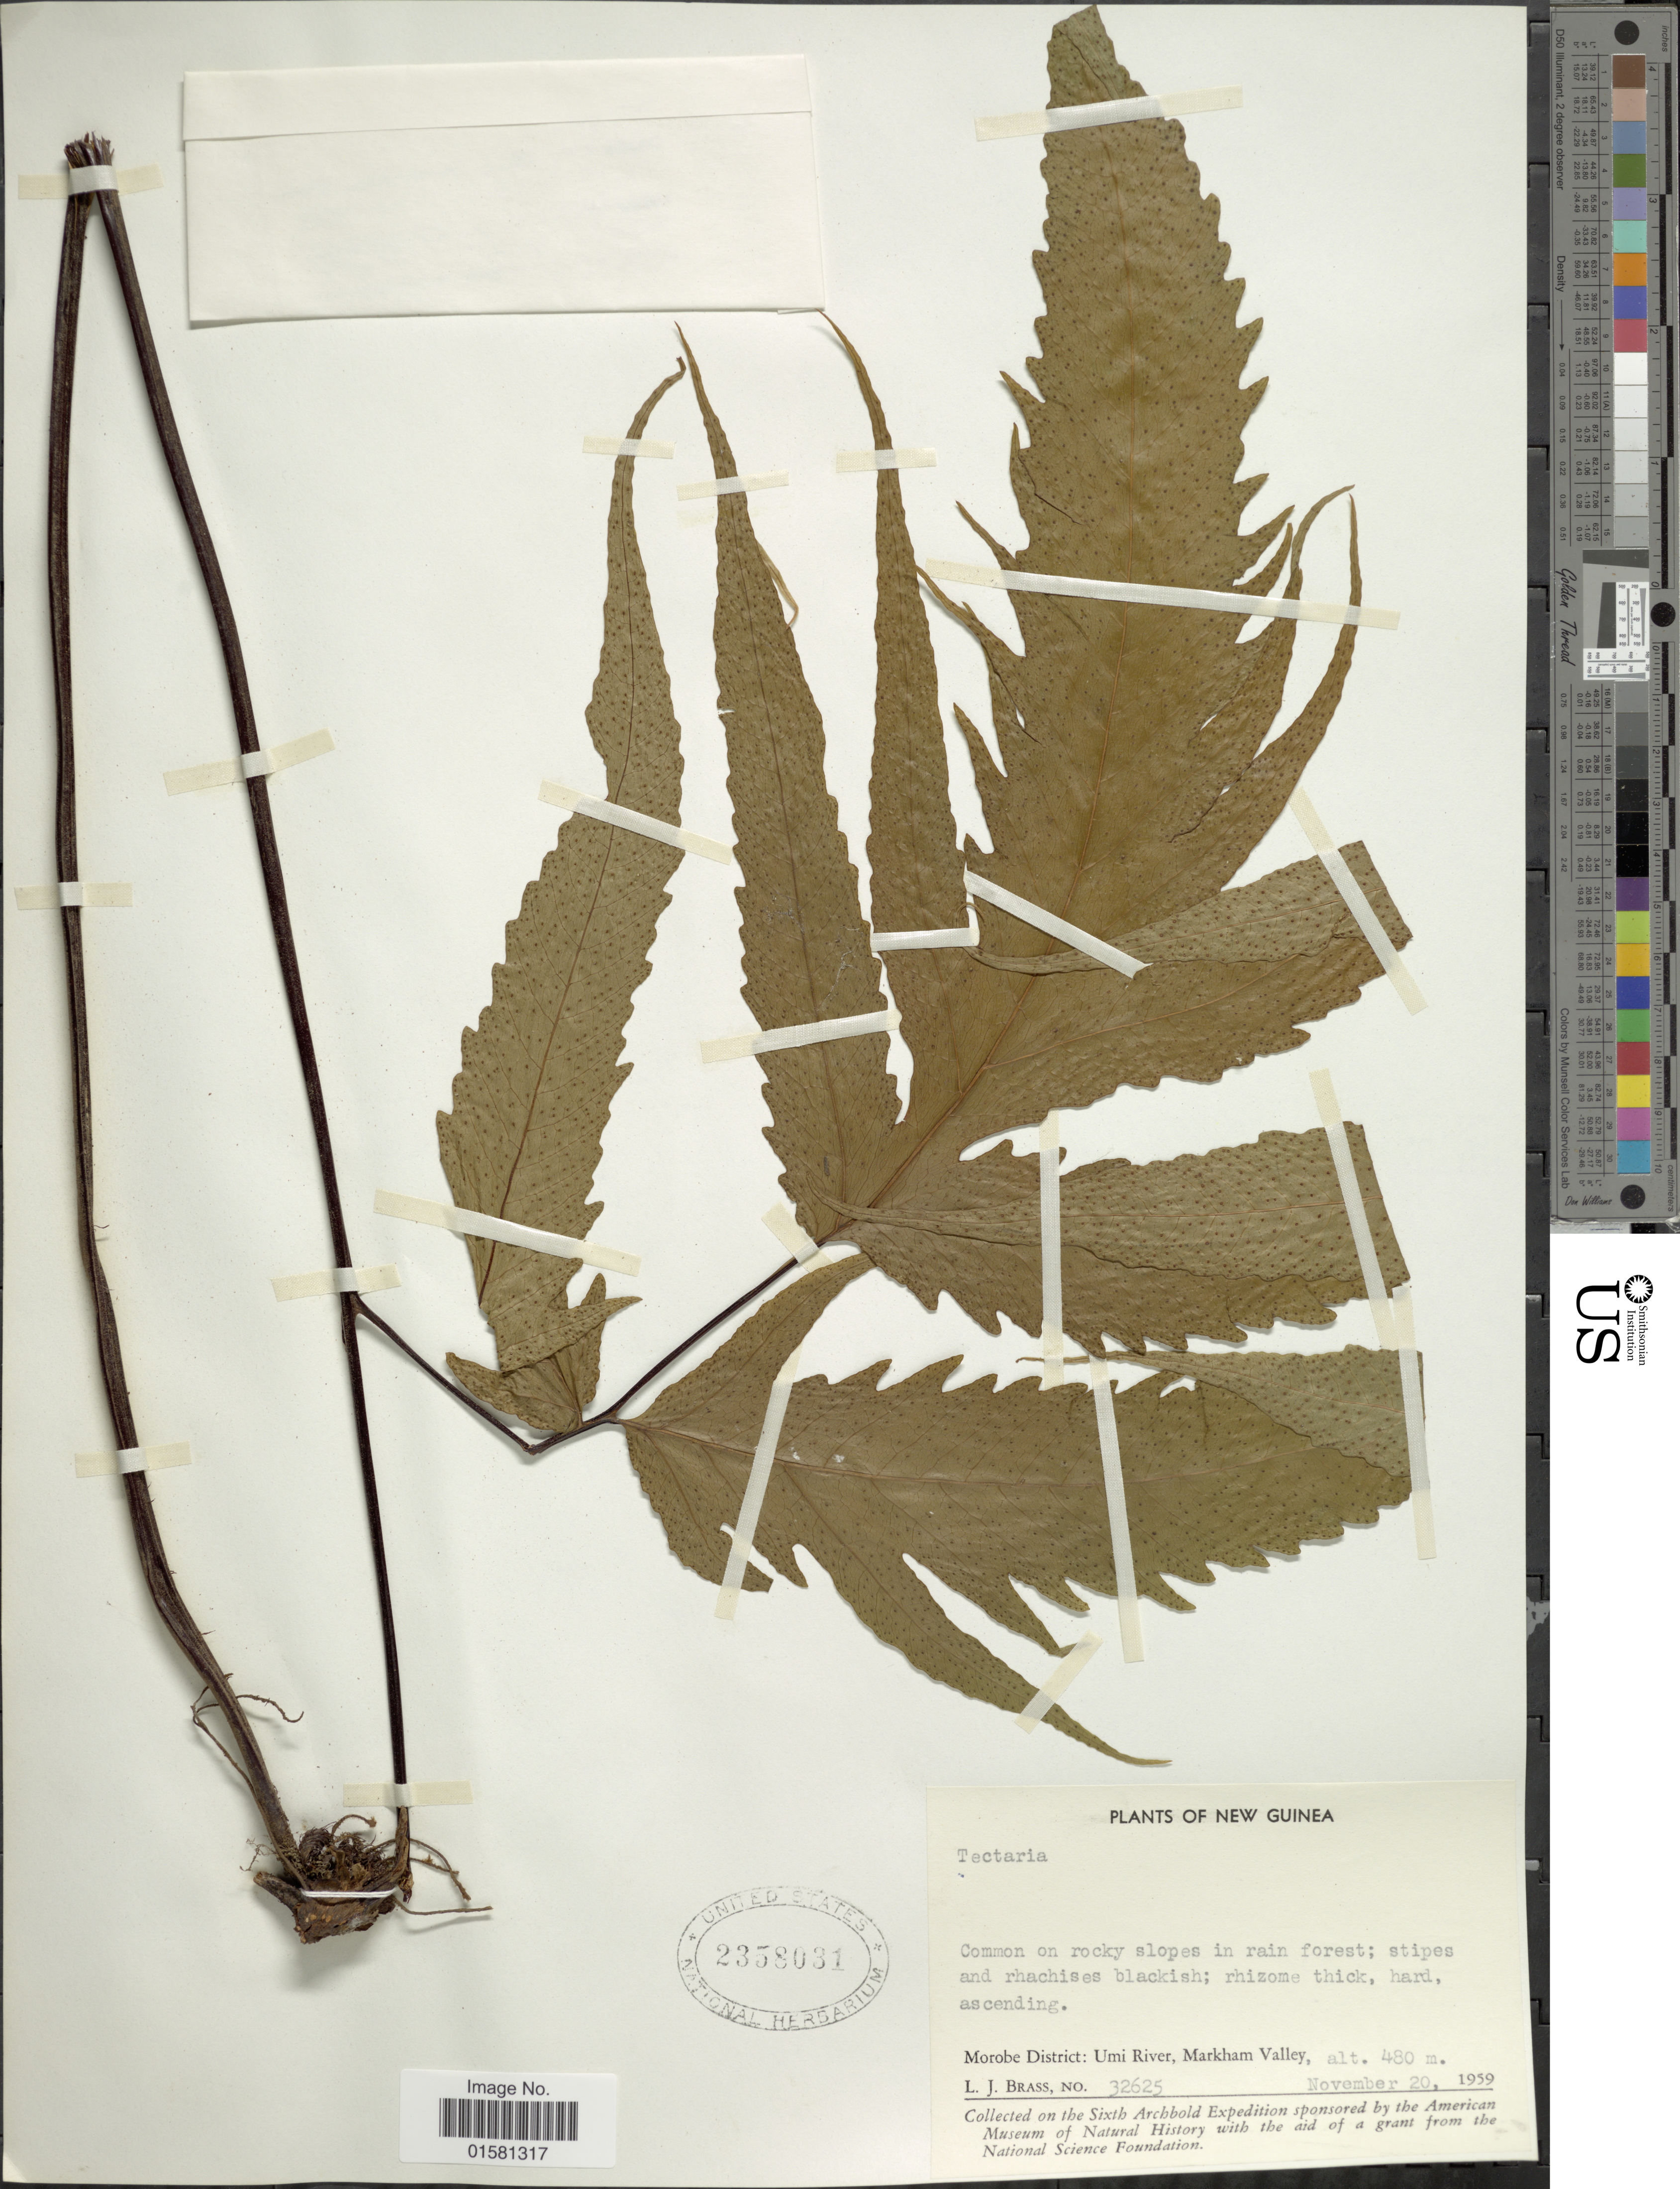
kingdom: Plantae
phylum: Tracheophyta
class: Polypodiopsida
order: Polypodiales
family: Tectariaceae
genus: Tectaria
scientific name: Tectaria sp.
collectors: L. J. Brass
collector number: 32625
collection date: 1959-11-20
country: Papua New Guinea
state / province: Morobe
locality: New Guinea, Morobe District: Umi River, Markham Valley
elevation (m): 480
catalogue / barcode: US 2358031